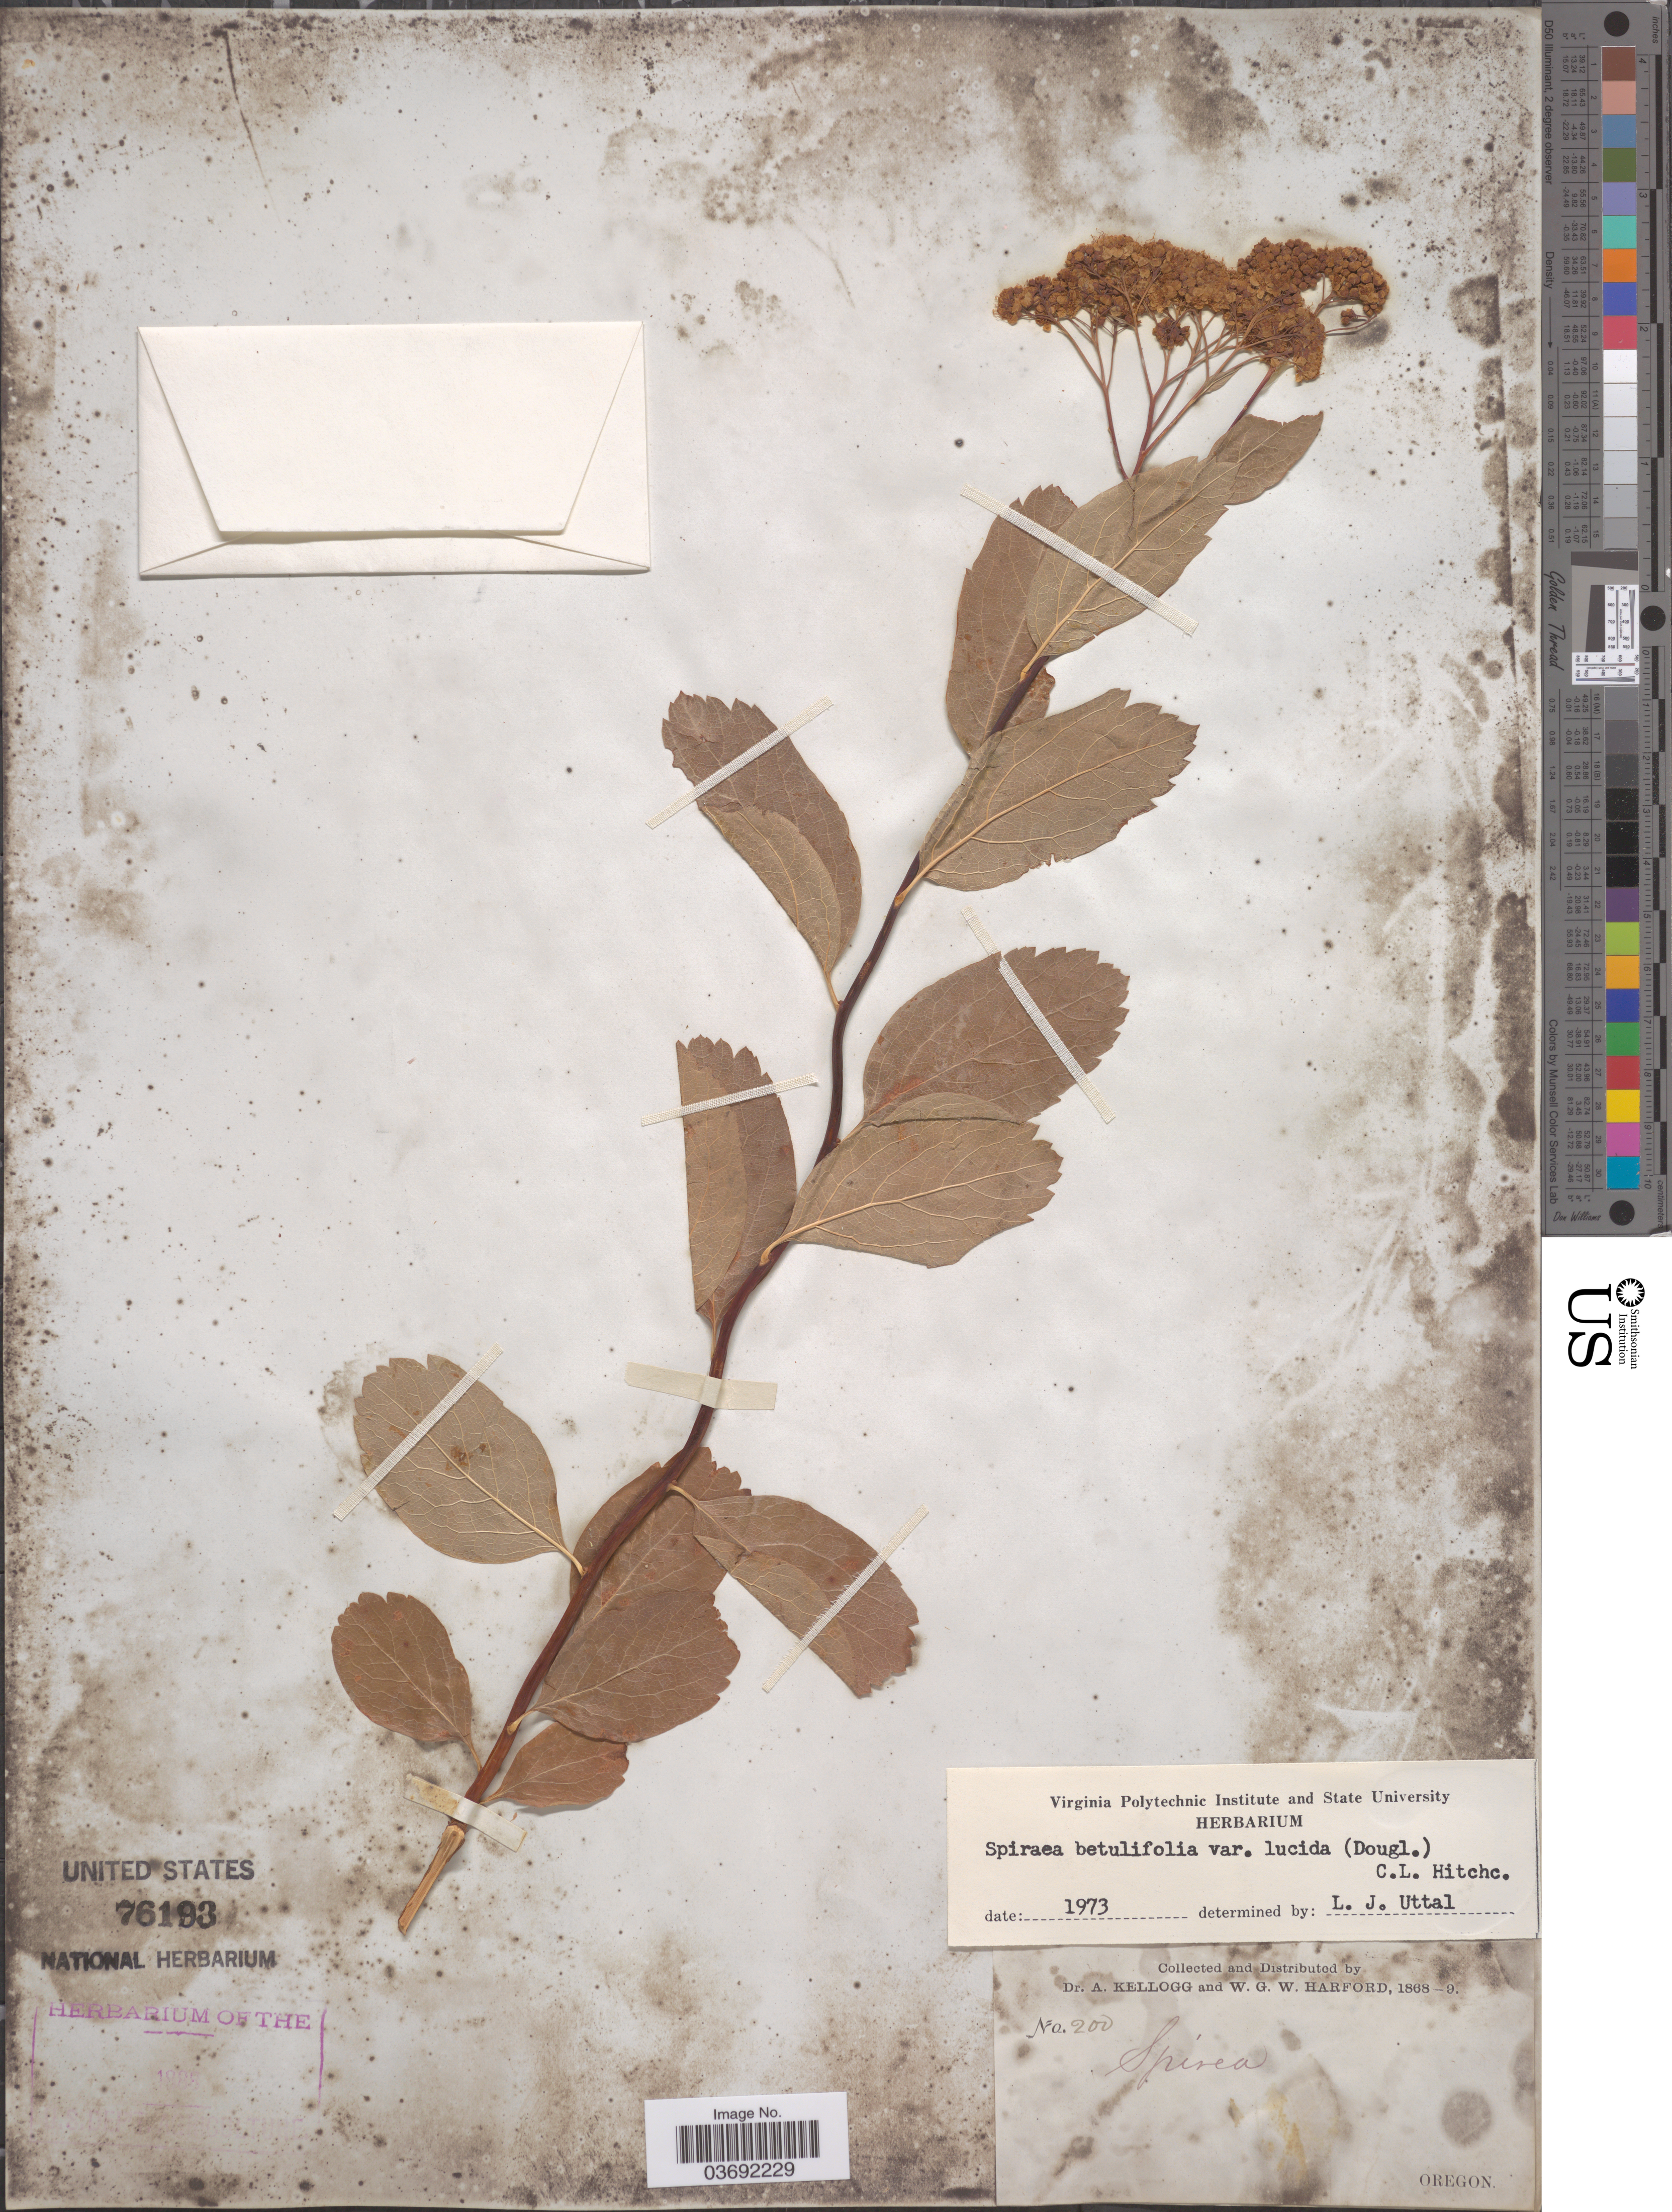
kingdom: Plantae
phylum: Tracheophyta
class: Magnoliopsida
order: Rosales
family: Rosaceae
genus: Spiraea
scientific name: Spiraea betulifolia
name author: Pall.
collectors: A. Kellogg & W. G. W. Harford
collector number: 200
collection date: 1868/1869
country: United States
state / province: Oregon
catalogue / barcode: US 76193